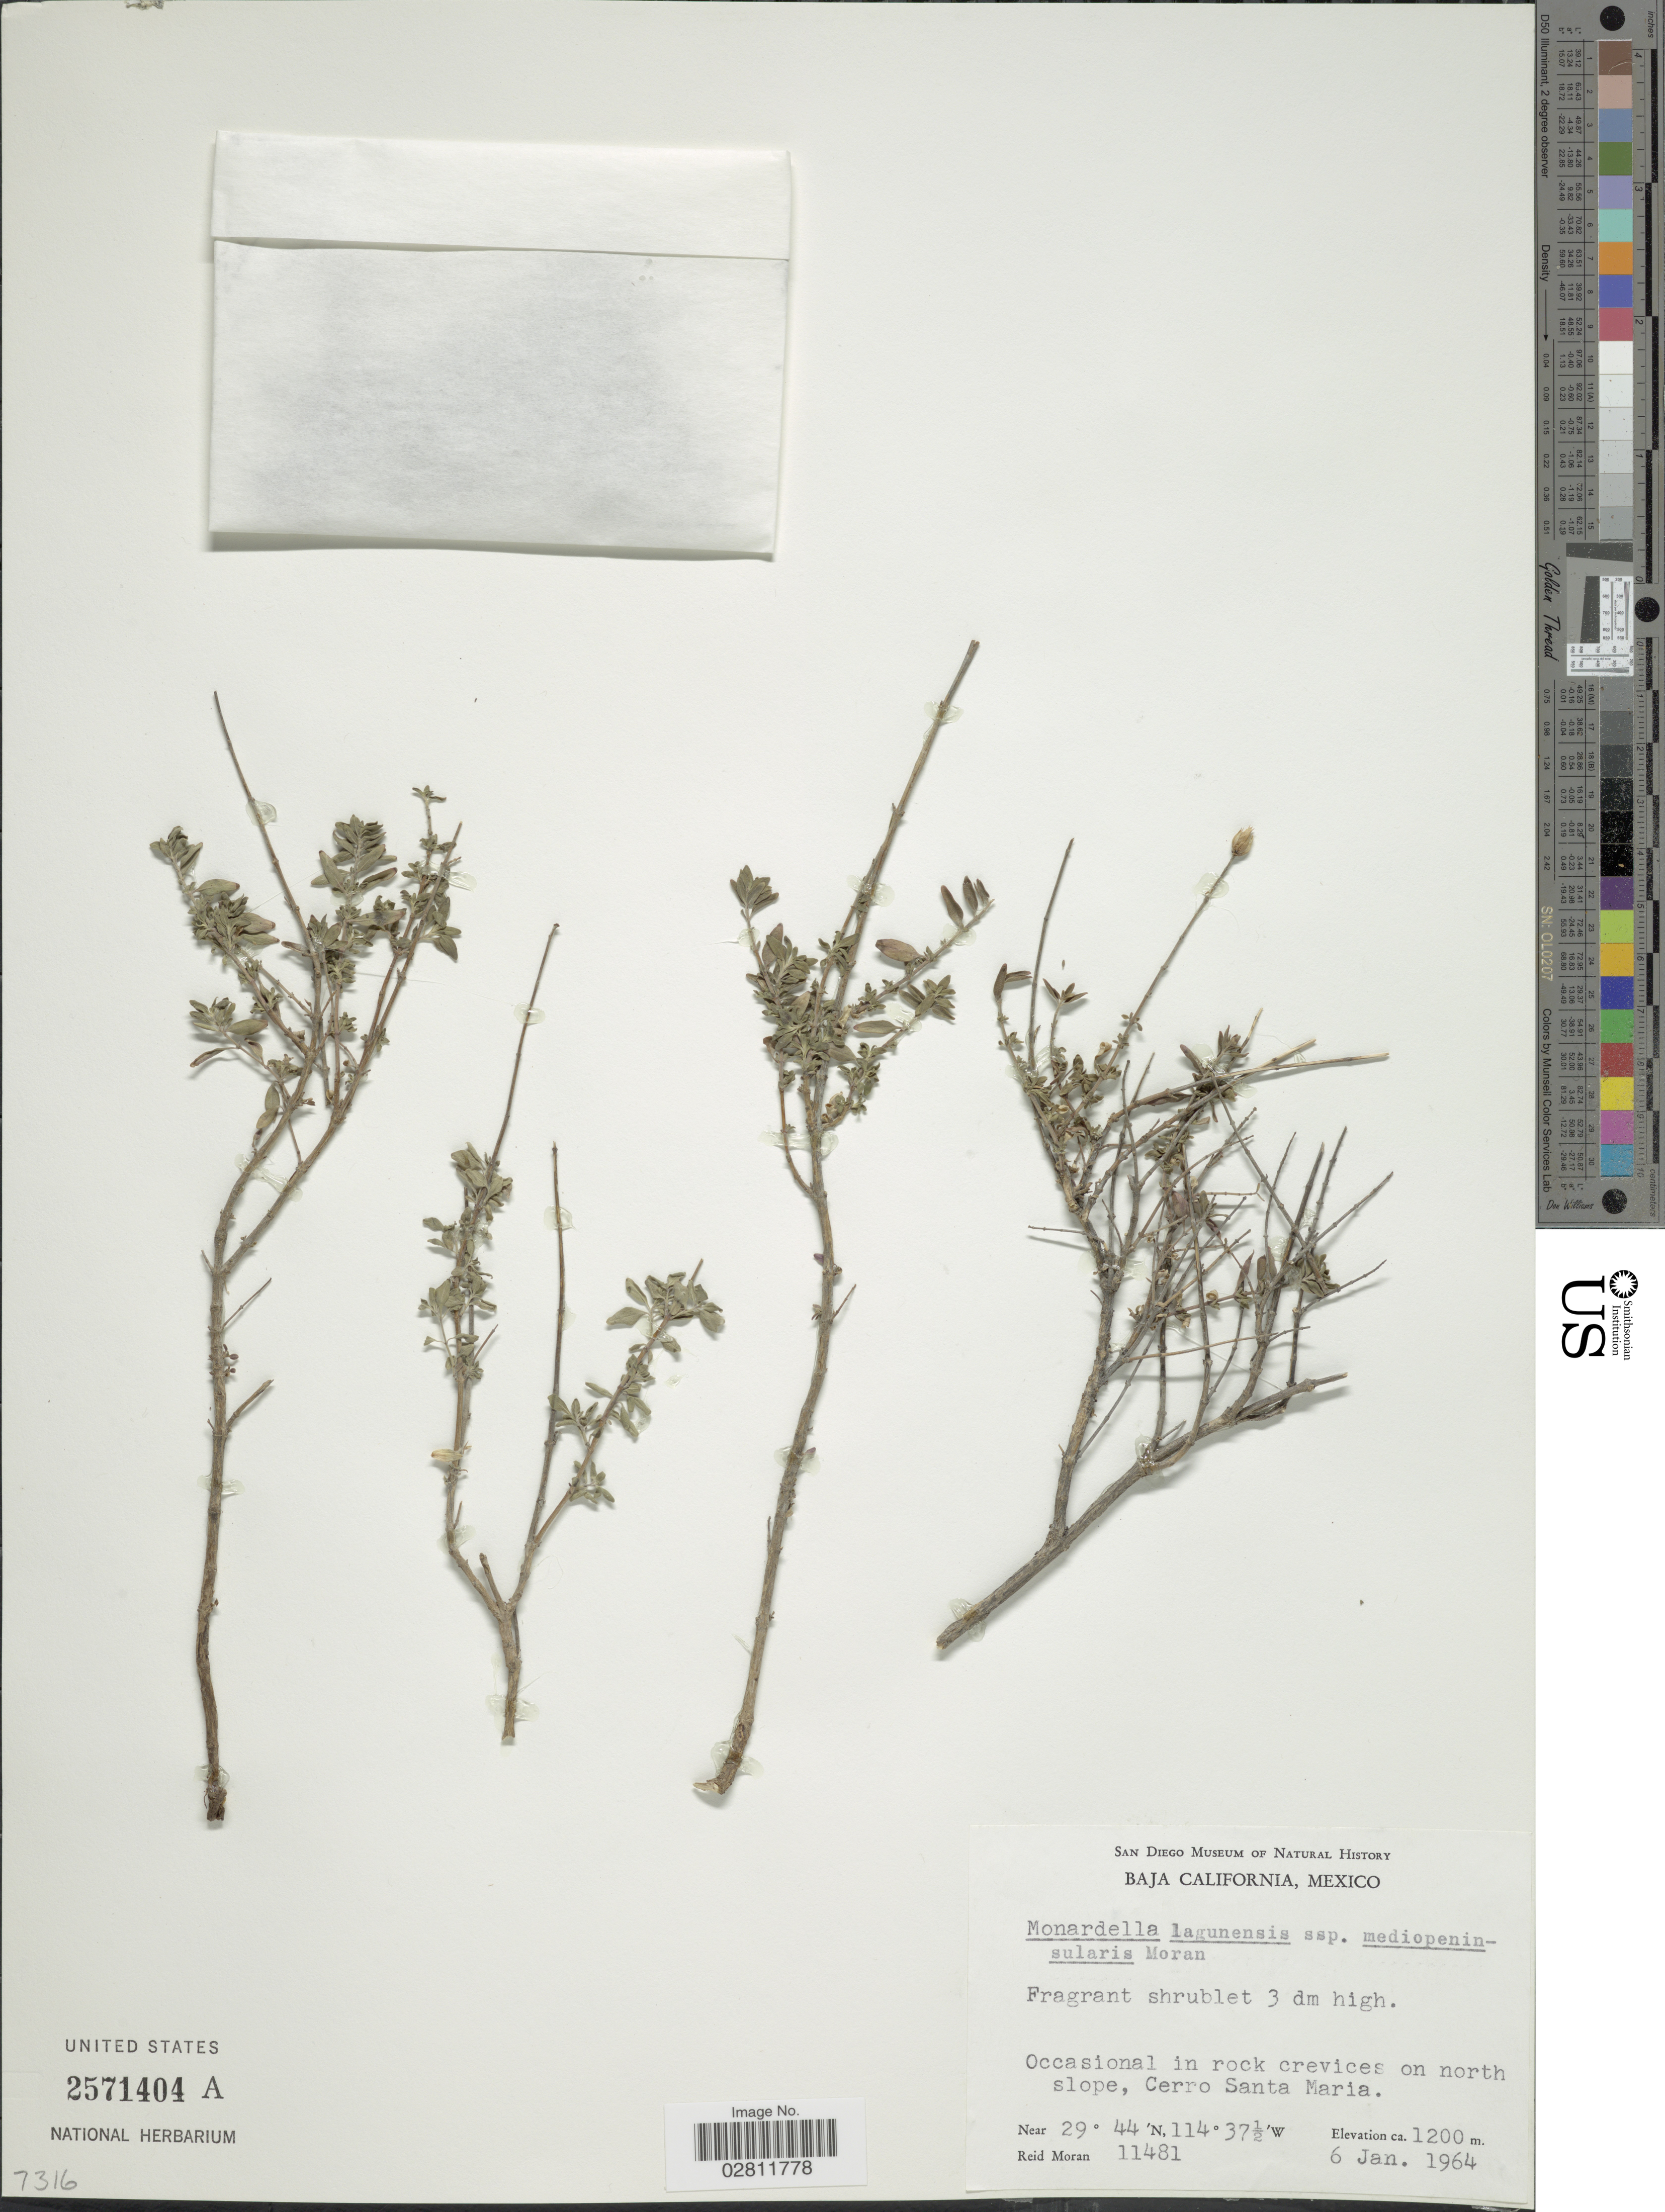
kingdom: Plantae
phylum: Tracheophyta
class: Magnoliopsida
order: Lamiales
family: Lamiaceae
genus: Monardella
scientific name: Monardella lagunensis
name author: M.E. Jones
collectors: R. V. Moran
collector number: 11481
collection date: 1964-01-06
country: Mexico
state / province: Baja California Norte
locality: Occasional in rock crevices on north slope, Cerro Santa Maria.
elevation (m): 1200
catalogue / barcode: US 2571404A